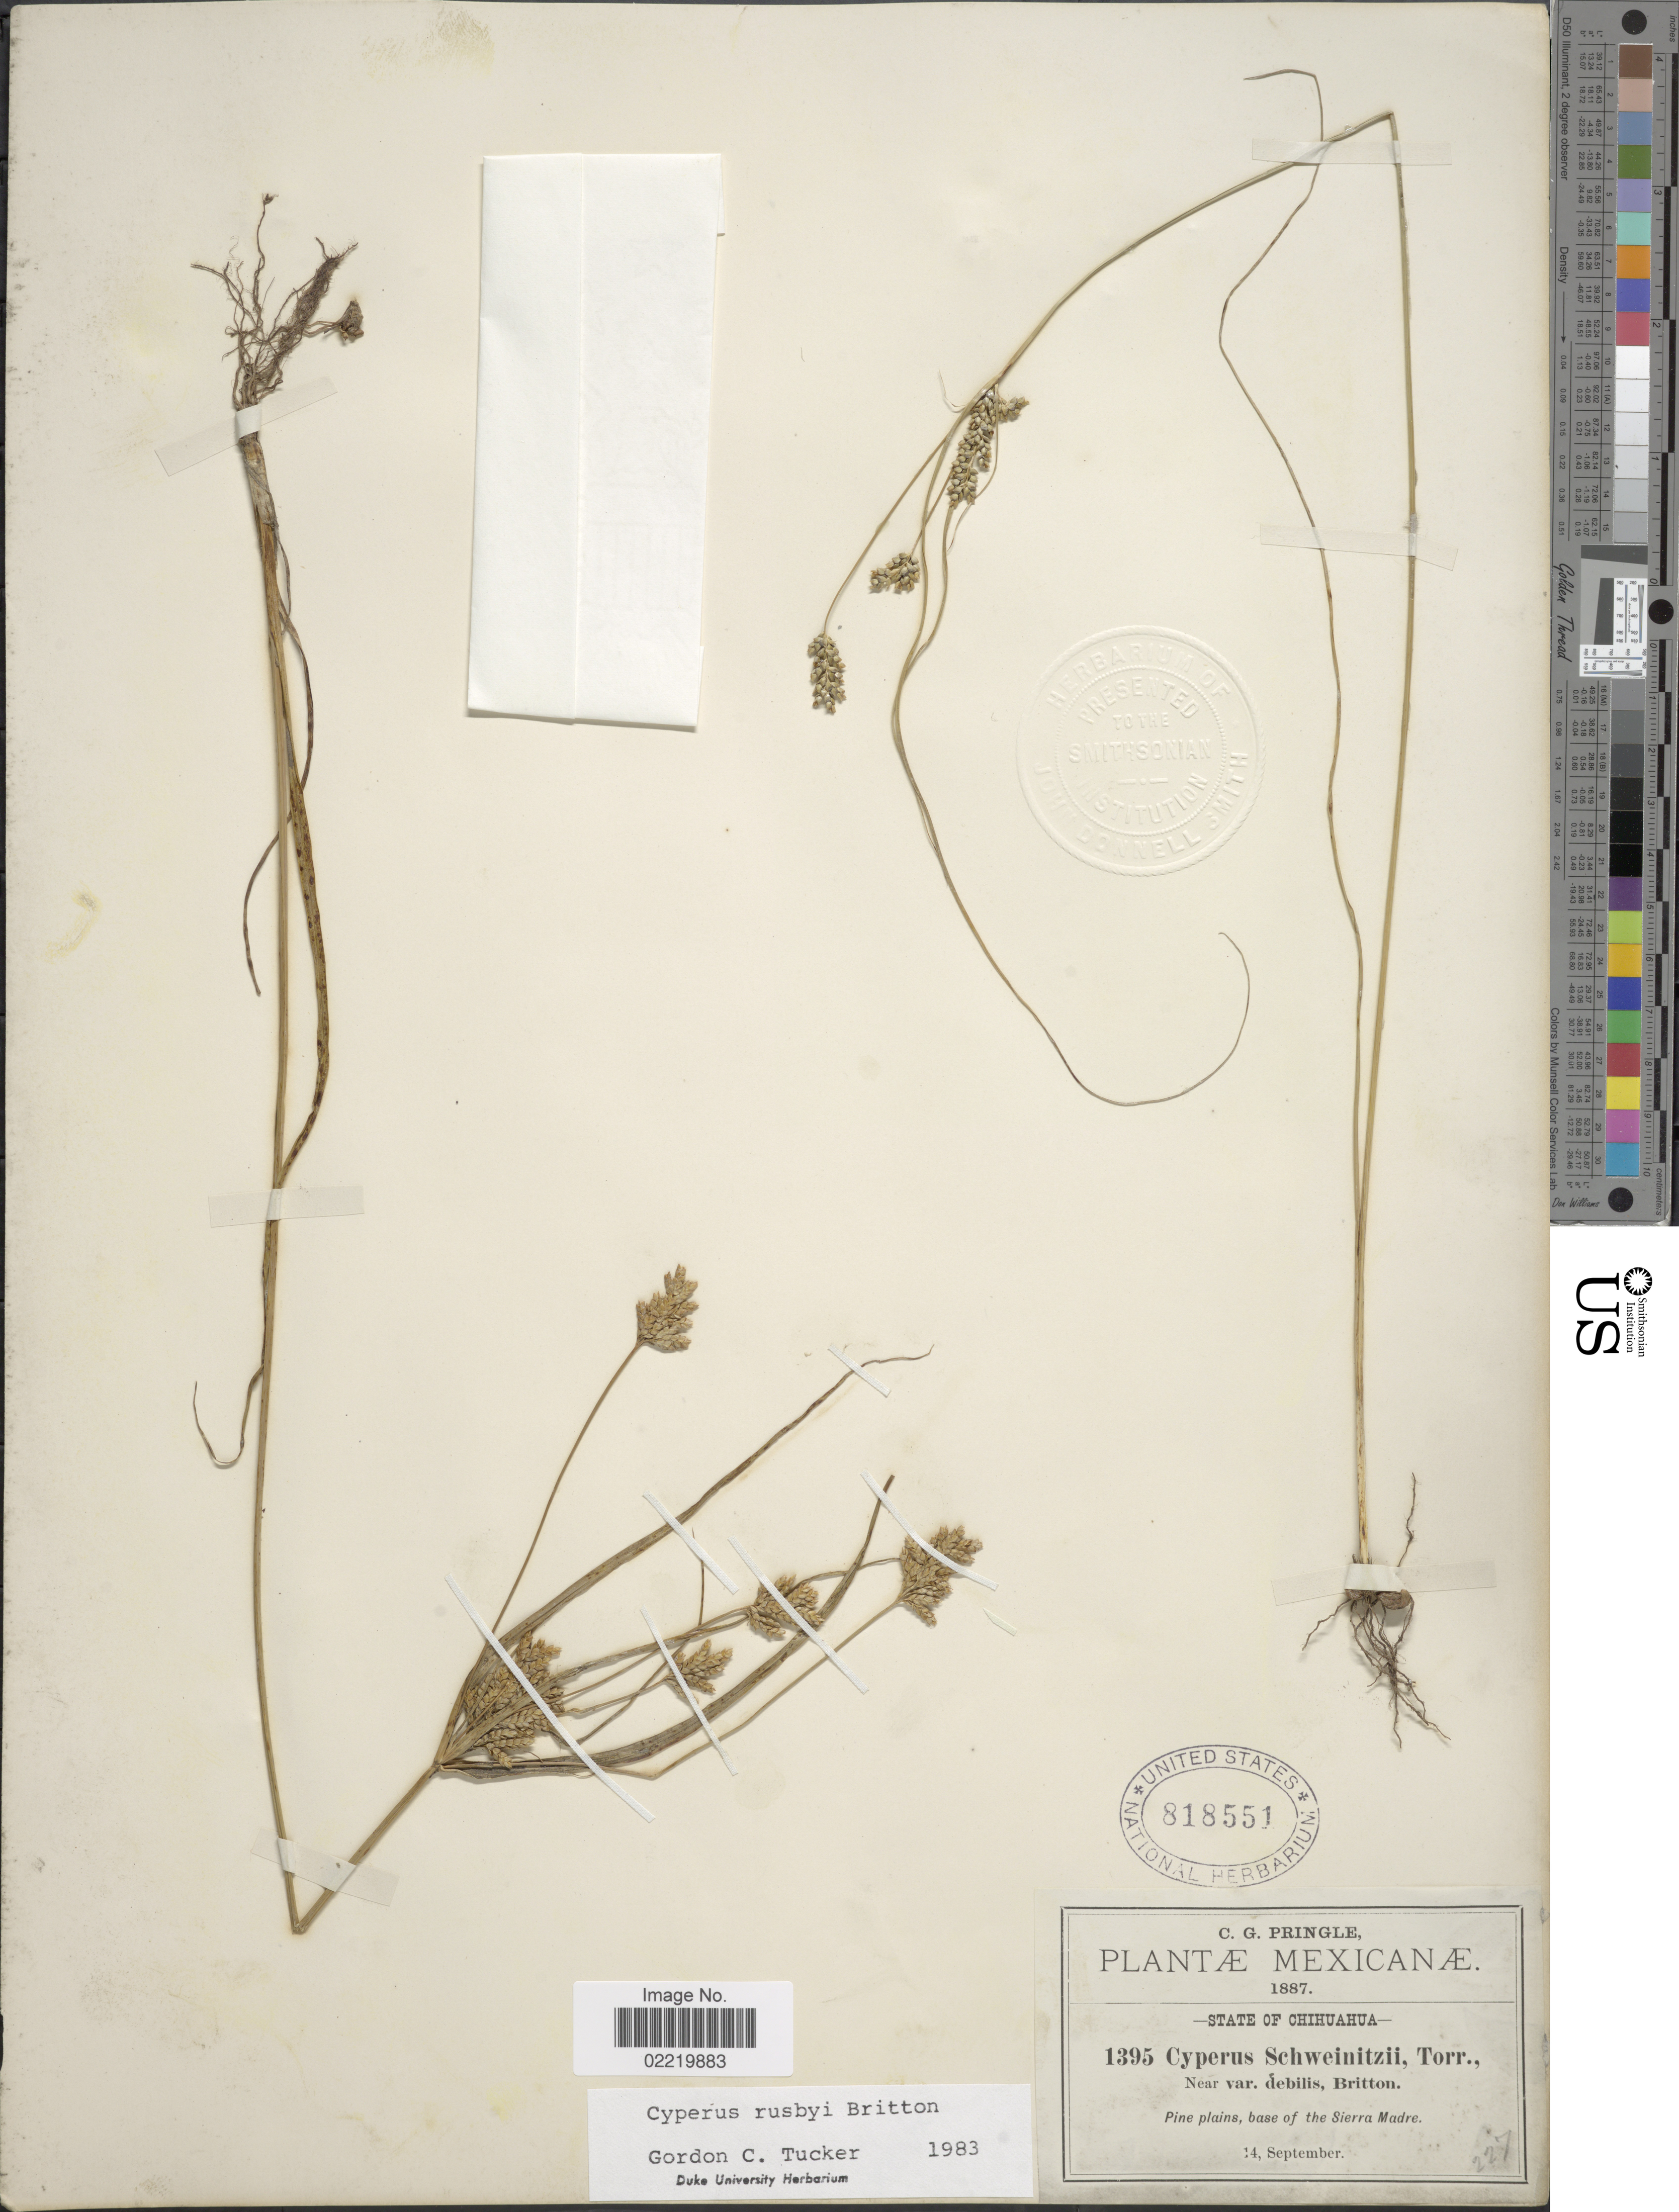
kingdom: Plantae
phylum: Tracheophyta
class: Liliopsida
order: Poales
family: Cyperaceae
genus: Cyperus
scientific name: Cyperus sphaerolepis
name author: Boeckeler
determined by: Strong, Mark T., (BOT), Smithsonian Institution - National Museum of Natural History (UNITED STATES)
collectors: C. G. Pringle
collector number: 1395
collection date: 1887-09-14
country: Mexico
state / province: Chihuahua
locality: Pine plains, base of Sierra Madre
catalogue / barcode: US 818551